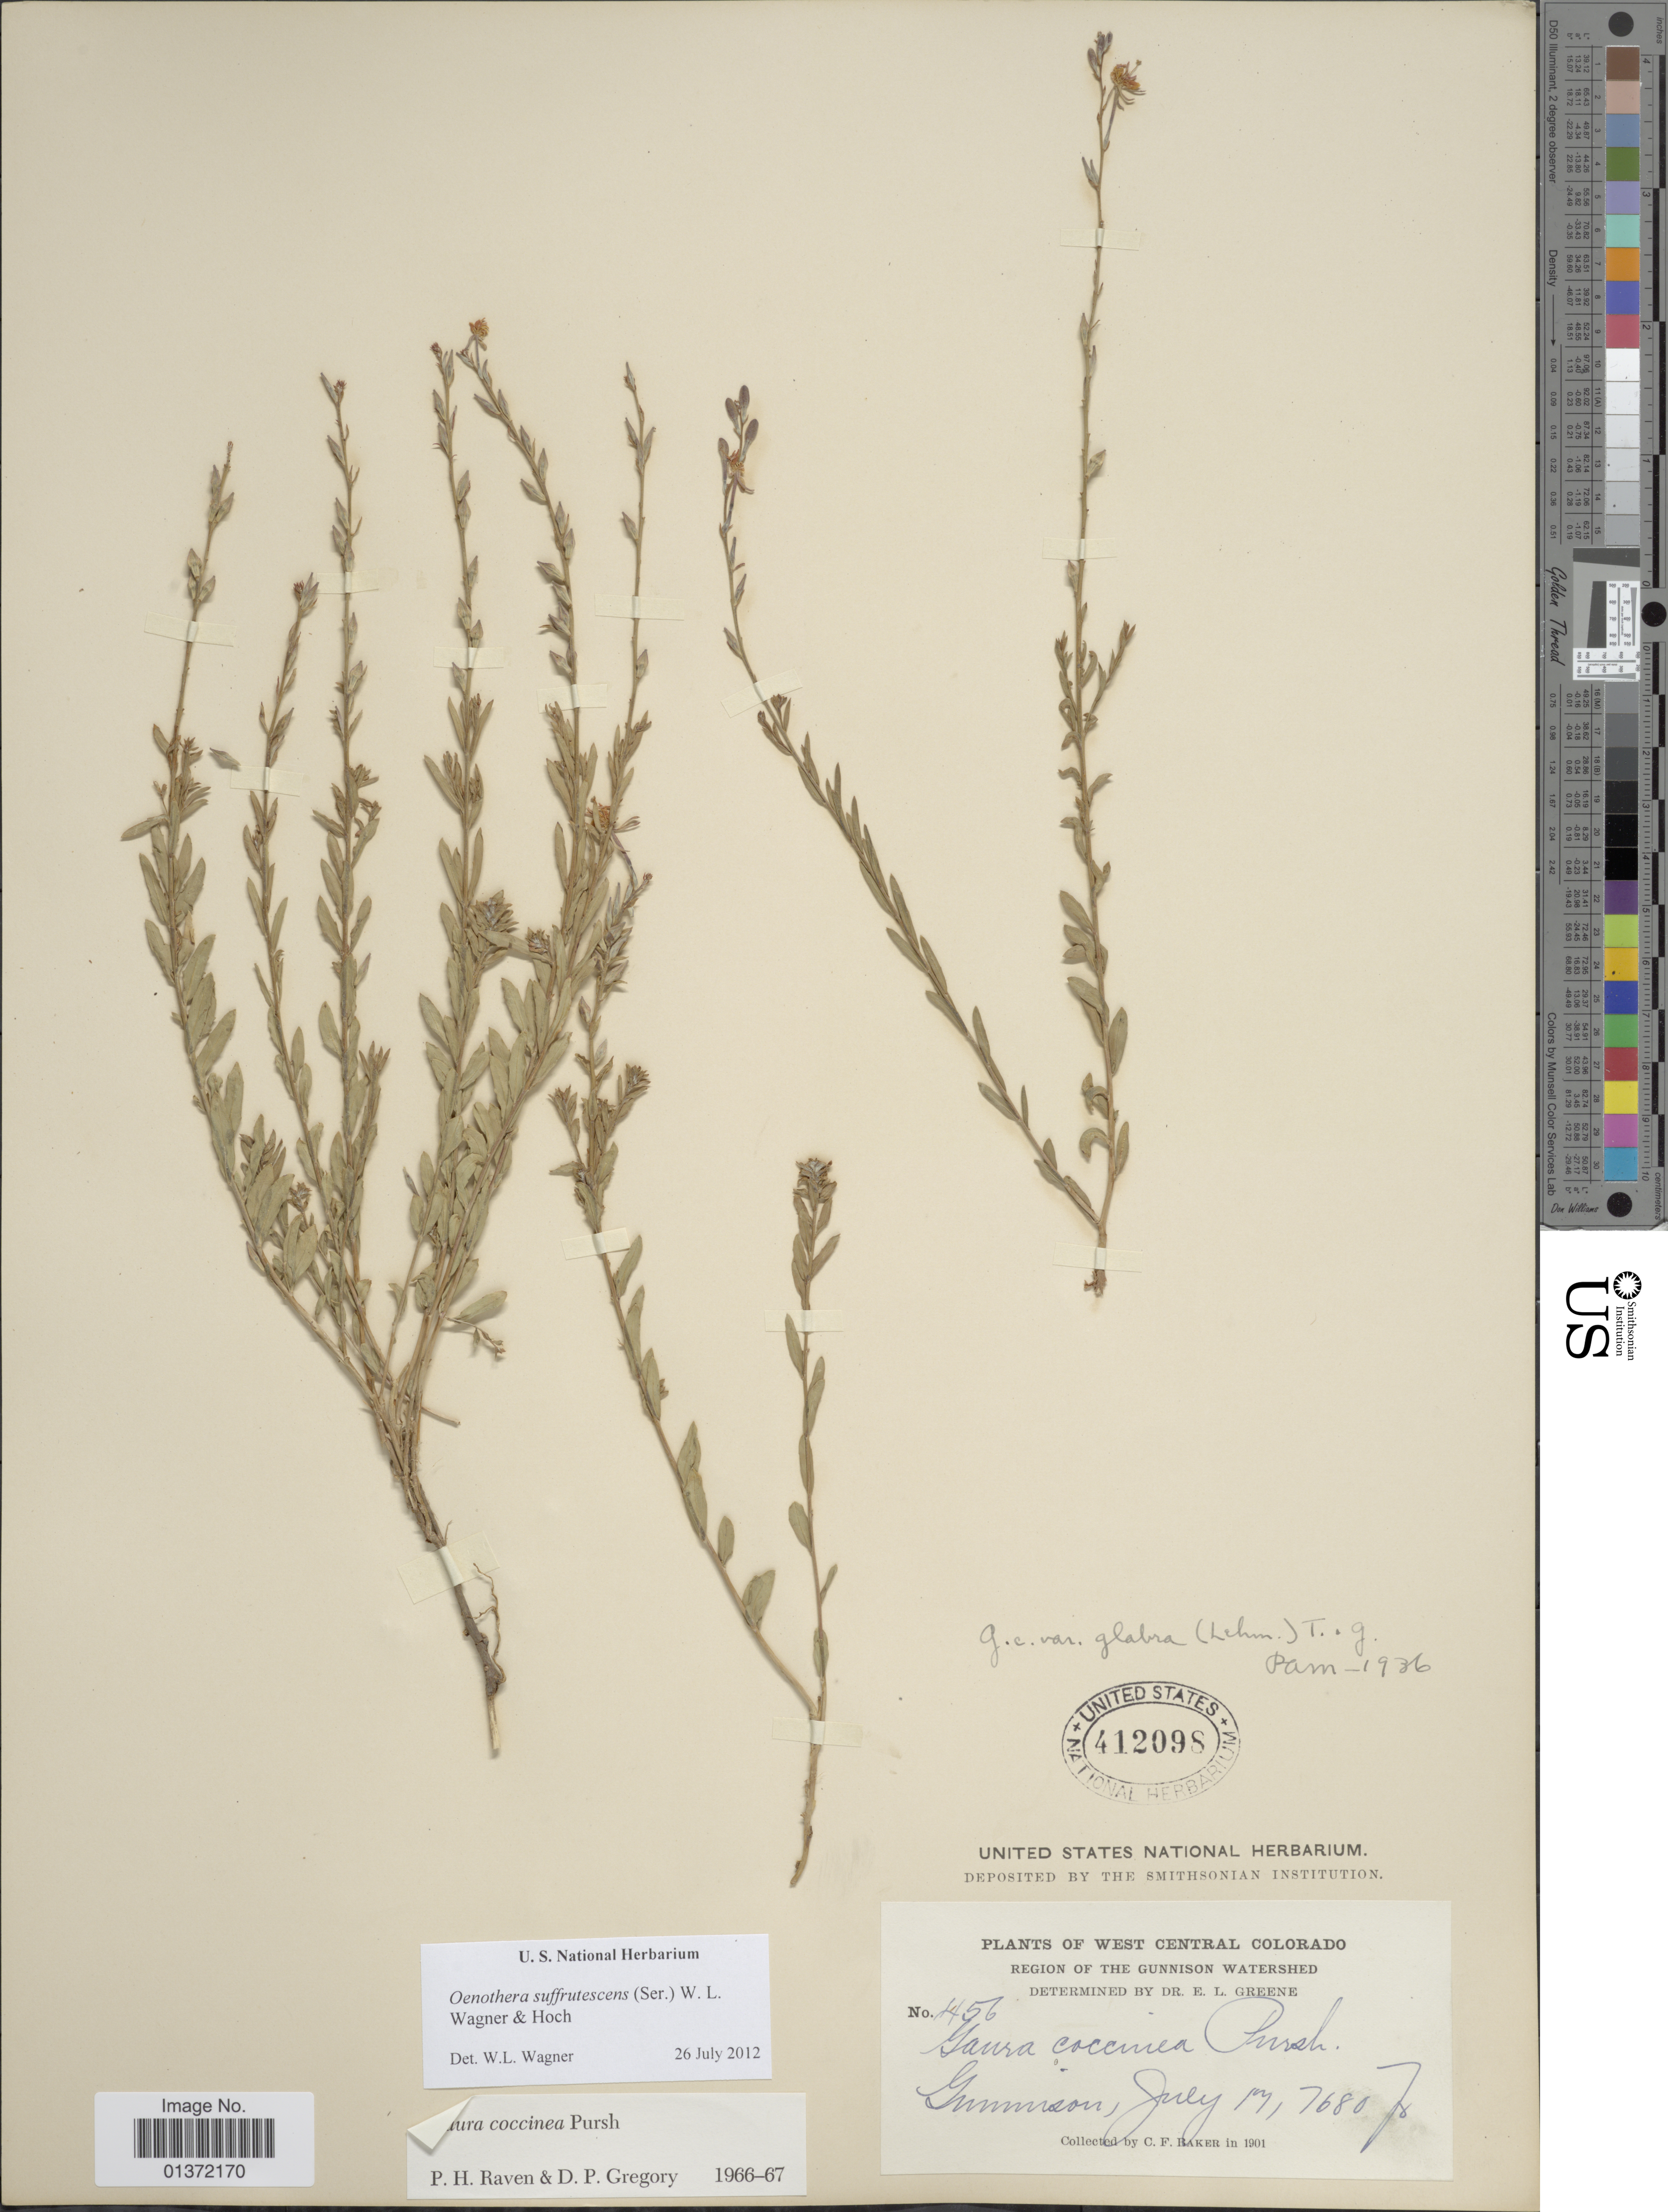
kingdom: Plantae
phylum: Tracheophyta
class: Magnoliopsida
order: Myrtales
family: Onagraceae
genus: Oenothera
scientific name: Oenothera suffrutescens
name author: (Ser.) W.L. Wagner & Hoch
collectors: C. F. Baker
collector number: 456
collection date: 1901-07-17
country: United States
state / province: Colorado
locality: West Central Colorado, region of the Gunnison Watershed, Gunnison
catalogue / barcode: US 412098